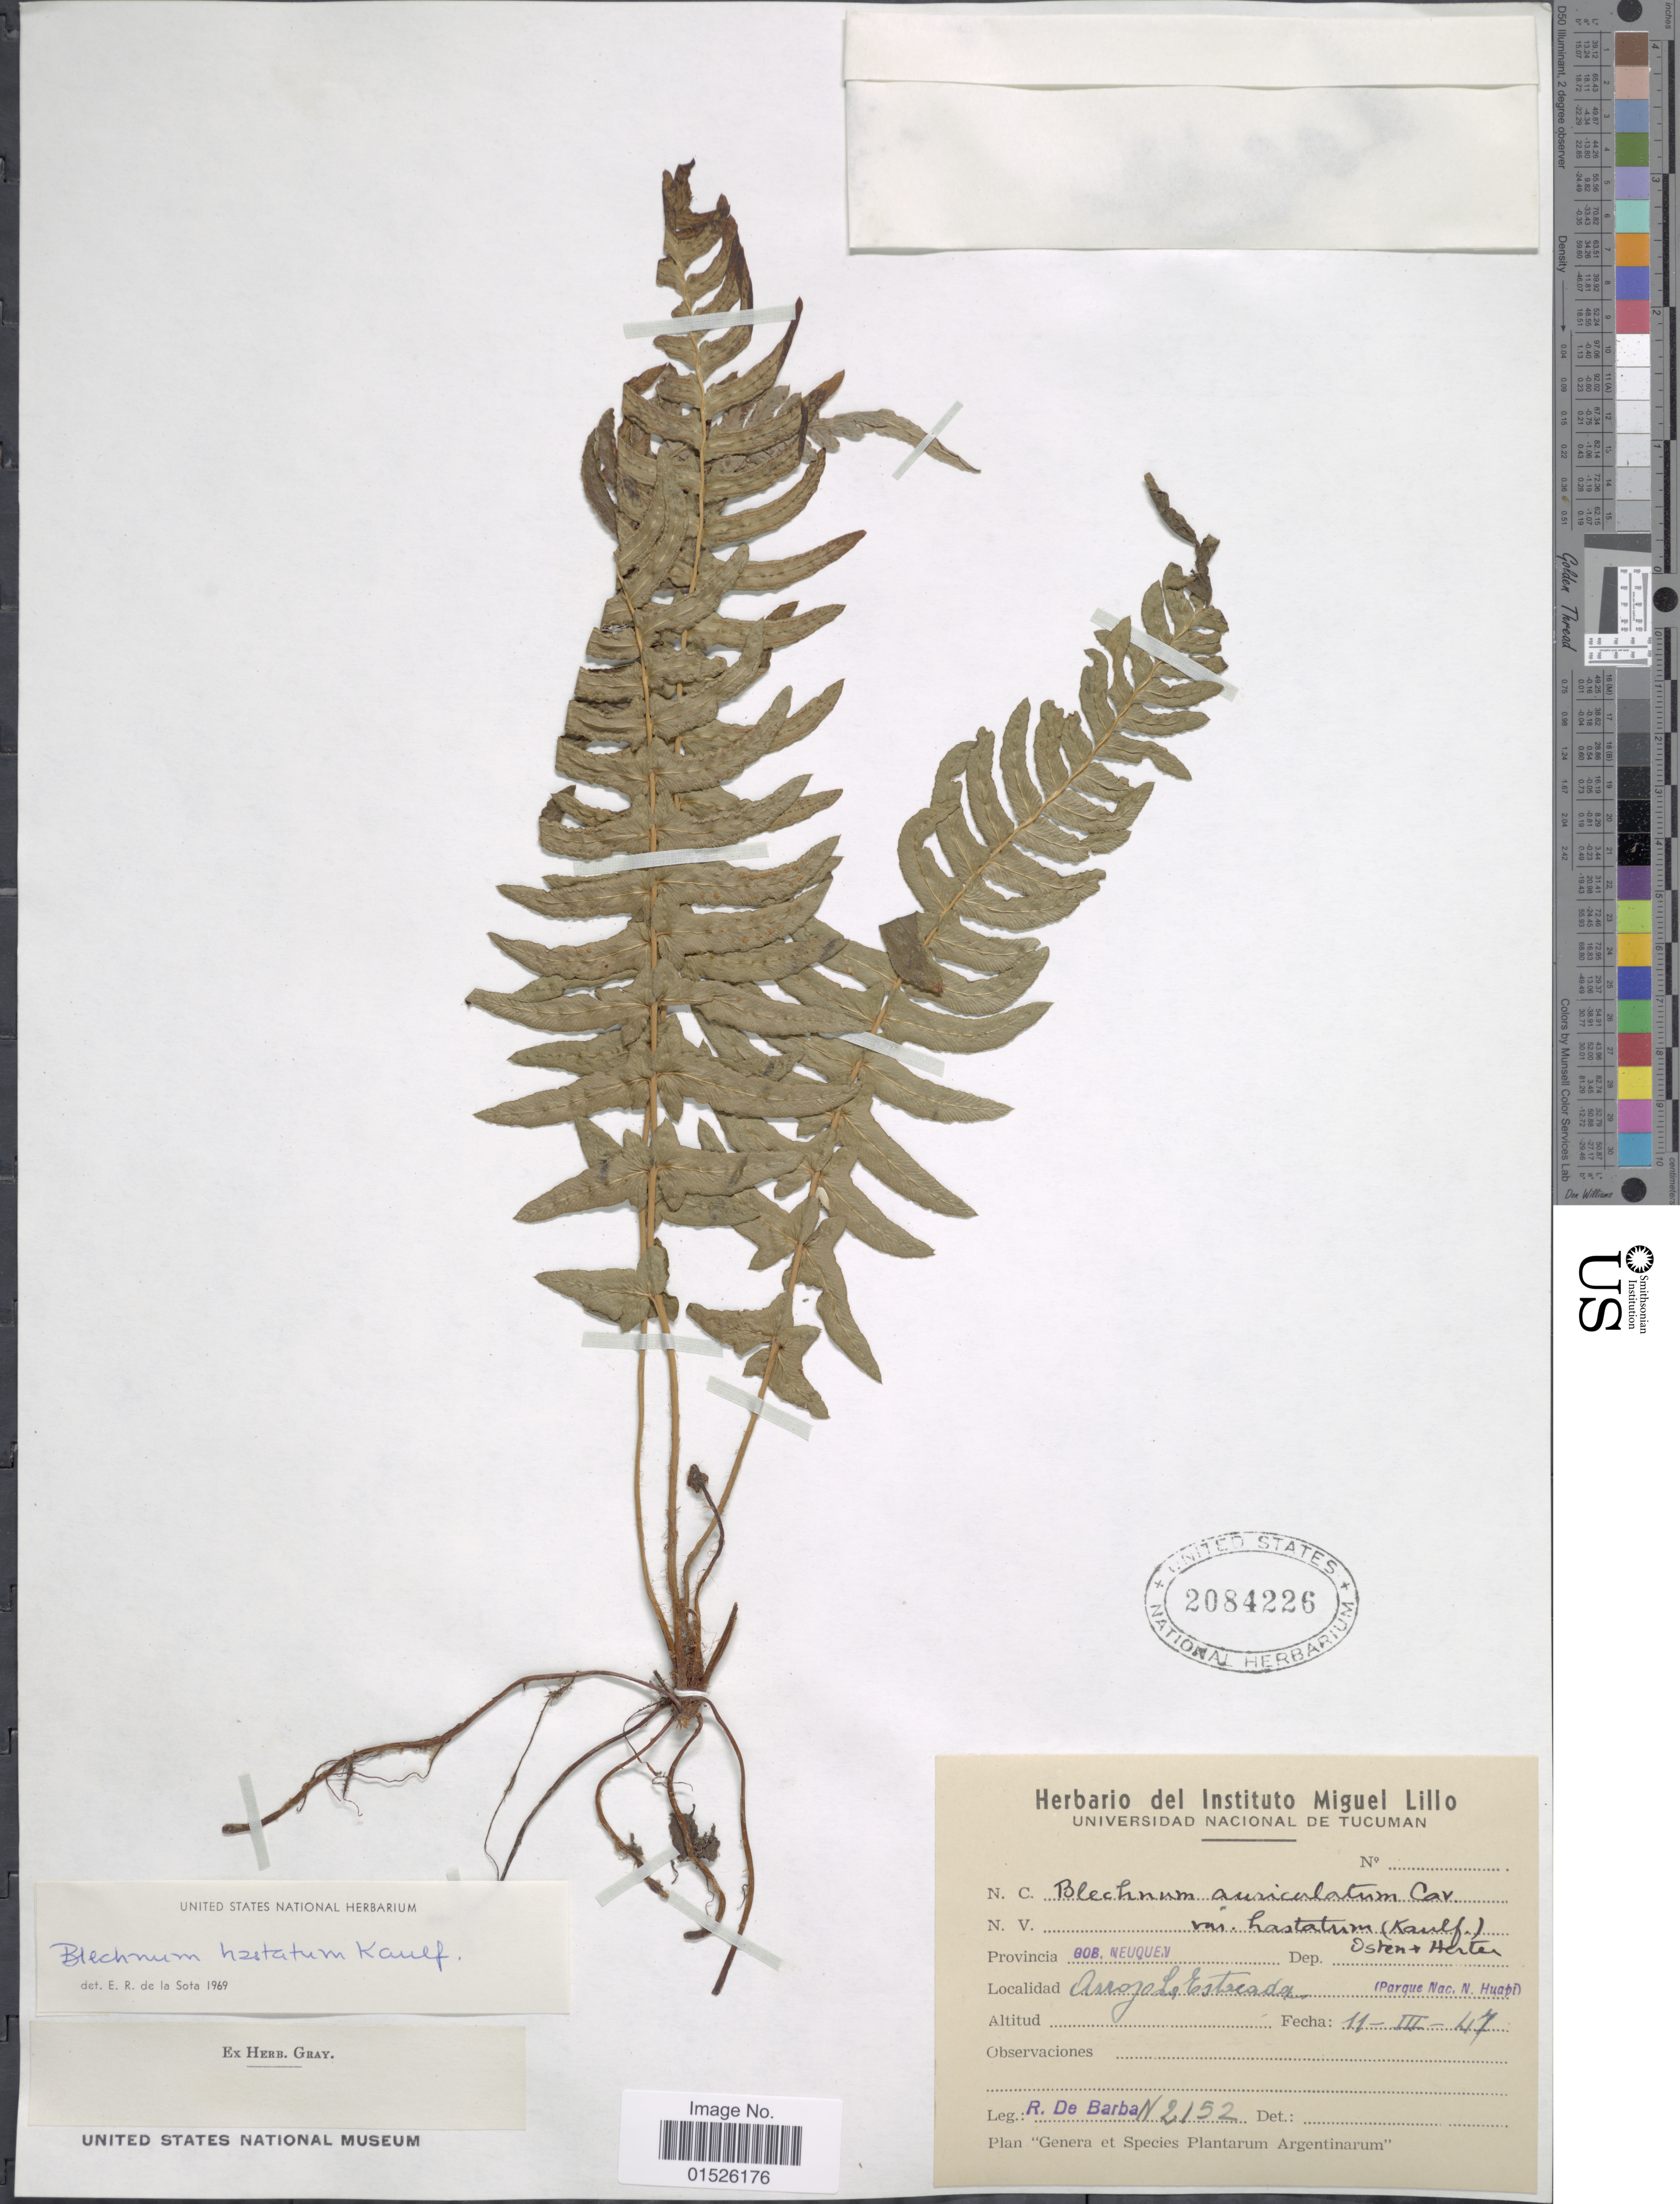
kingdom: Plantae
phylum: Tracheophyta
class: Polypodiopsida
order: Polypodiales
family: Blechnaceae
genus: Blechnum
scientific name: Blechnum hastatum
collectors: R. De Barba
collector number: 2152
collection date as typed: Transcribed d/m/y: 11/3/47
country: Argentina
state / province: Neuquen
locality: Arroyo La Estrada (Parque Nac. N. Huapi).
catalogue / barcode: US 2084226